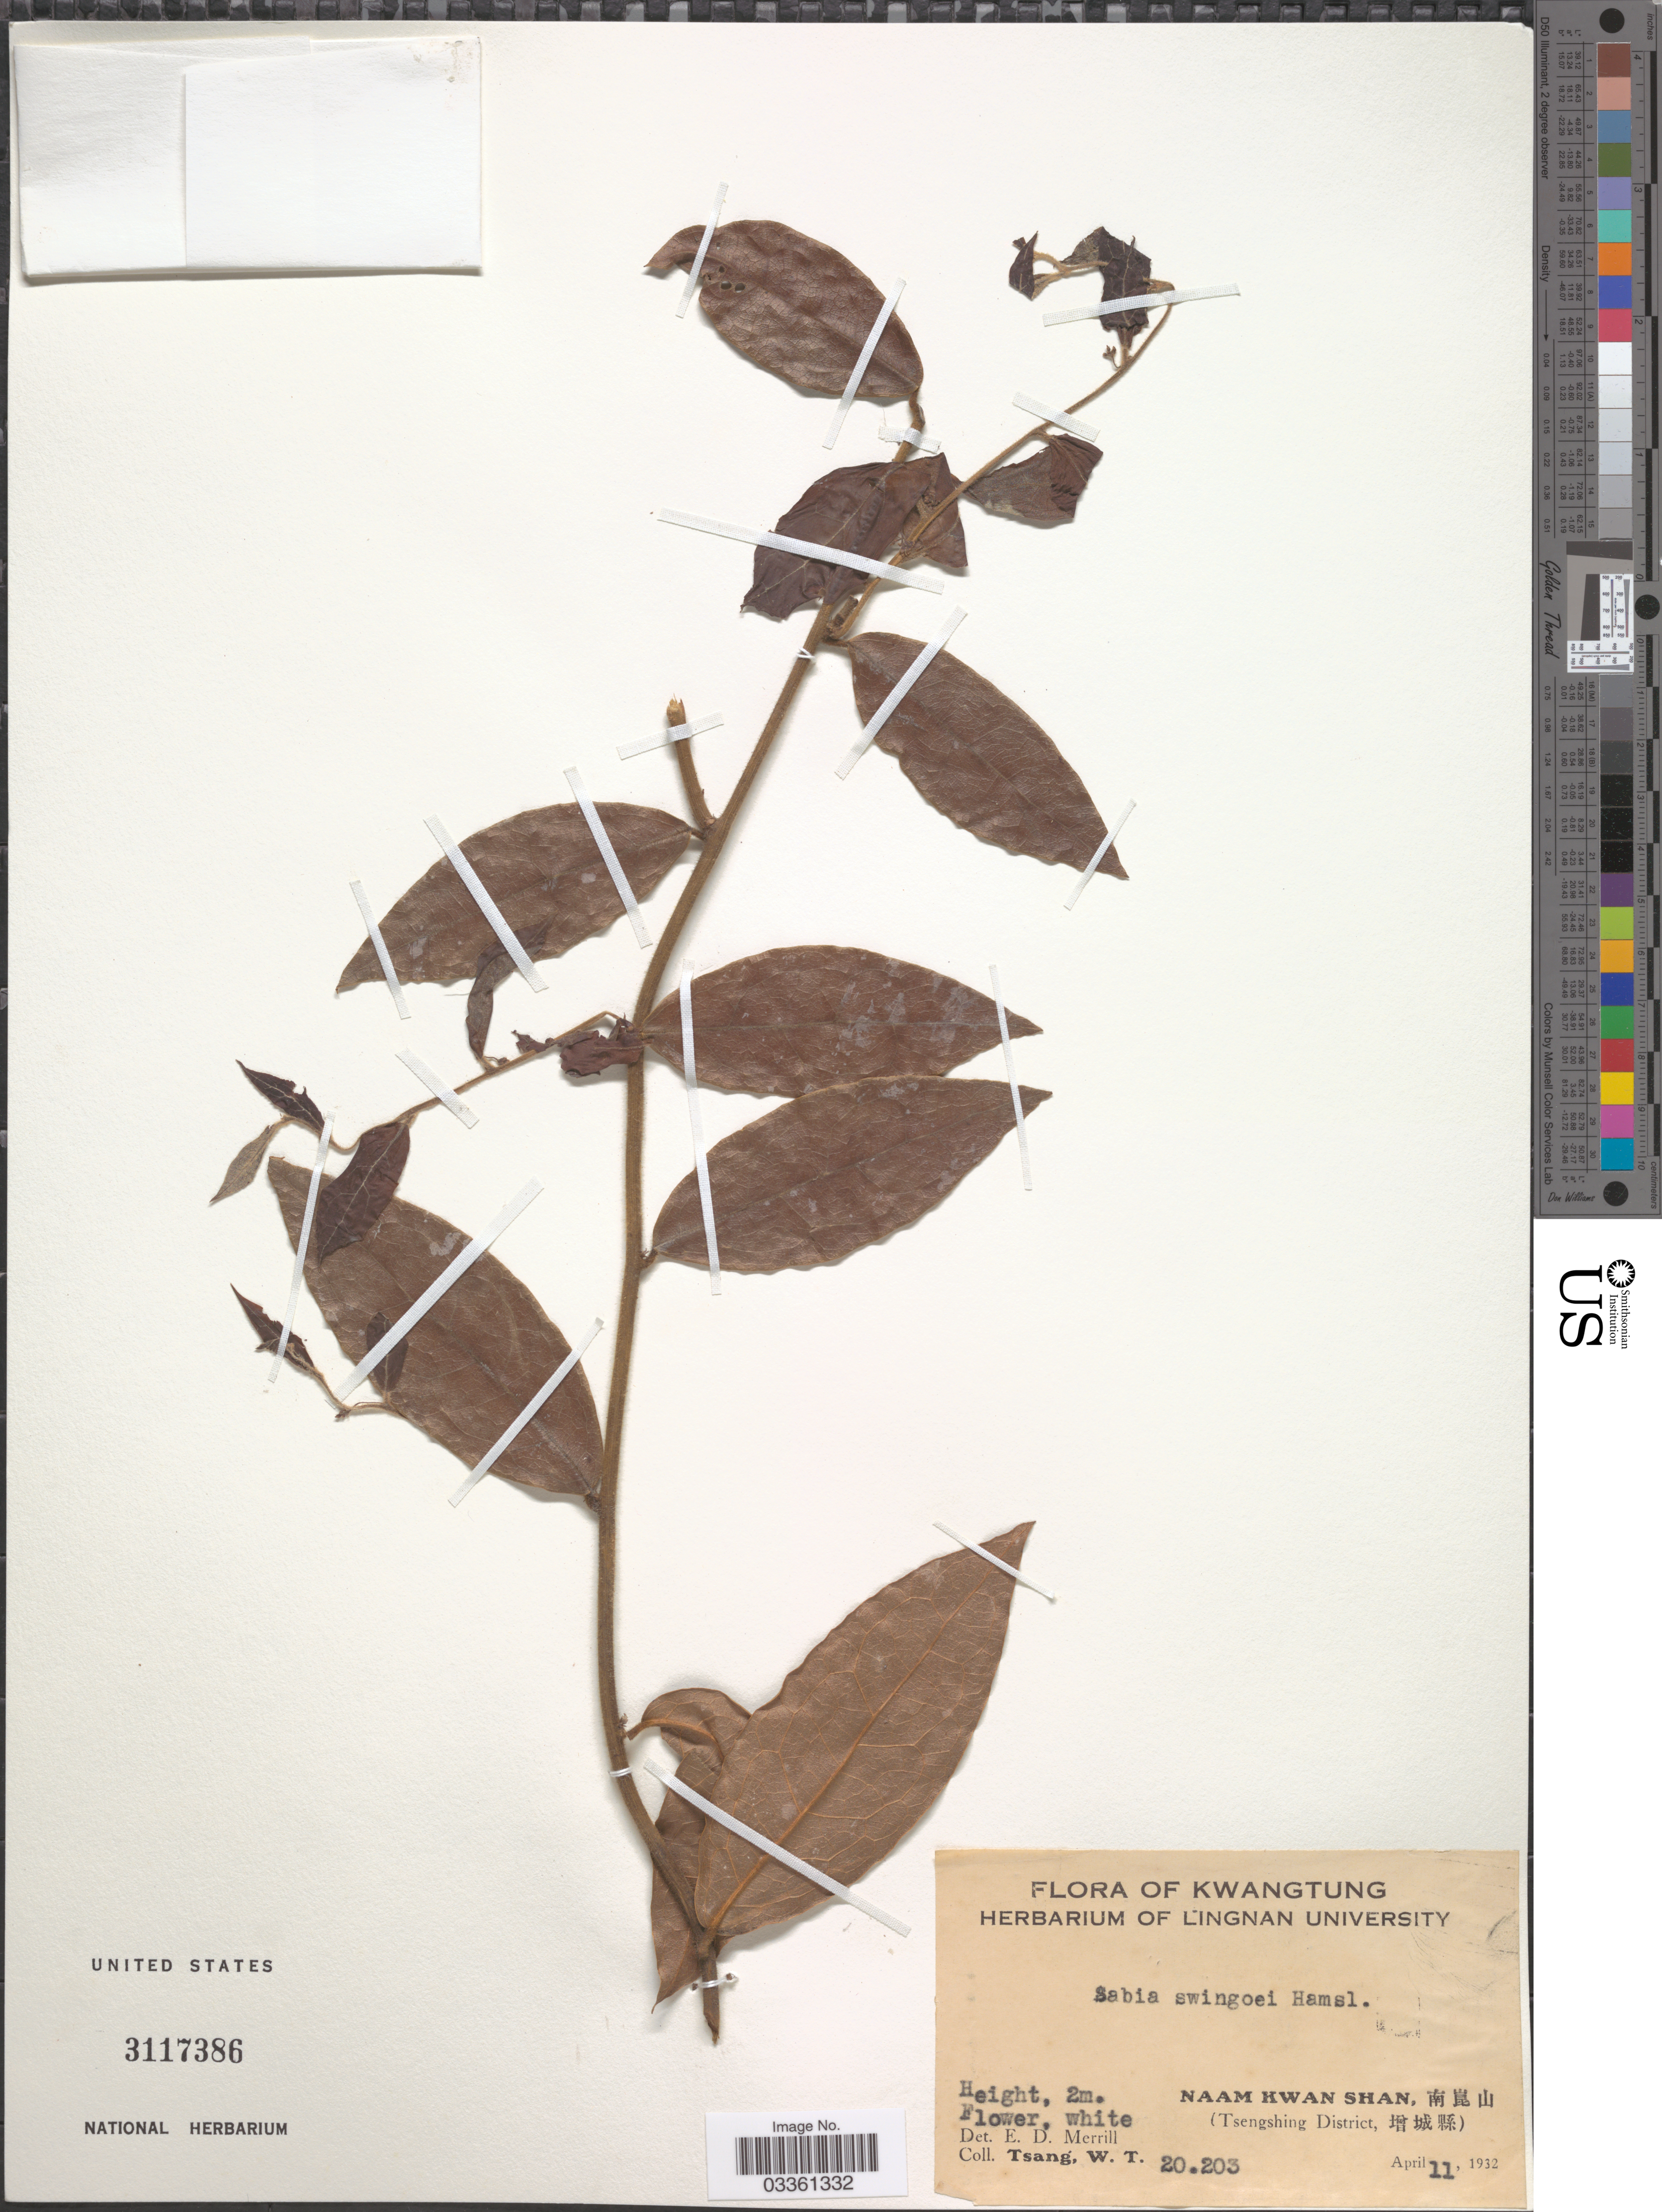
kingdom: Plantae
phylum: Tracheophyta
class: Magnoliopsida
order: Proteales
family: Sabiaceae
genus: Sabia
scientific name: Sabia swinhoei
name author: Hemsl.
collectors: W. T. Tsang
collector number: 20203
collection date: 1932-04-11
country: China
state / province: Guangdong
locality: Naam Kwan Shan, X. (Tsengshing District, X).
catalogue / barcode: US 3117386